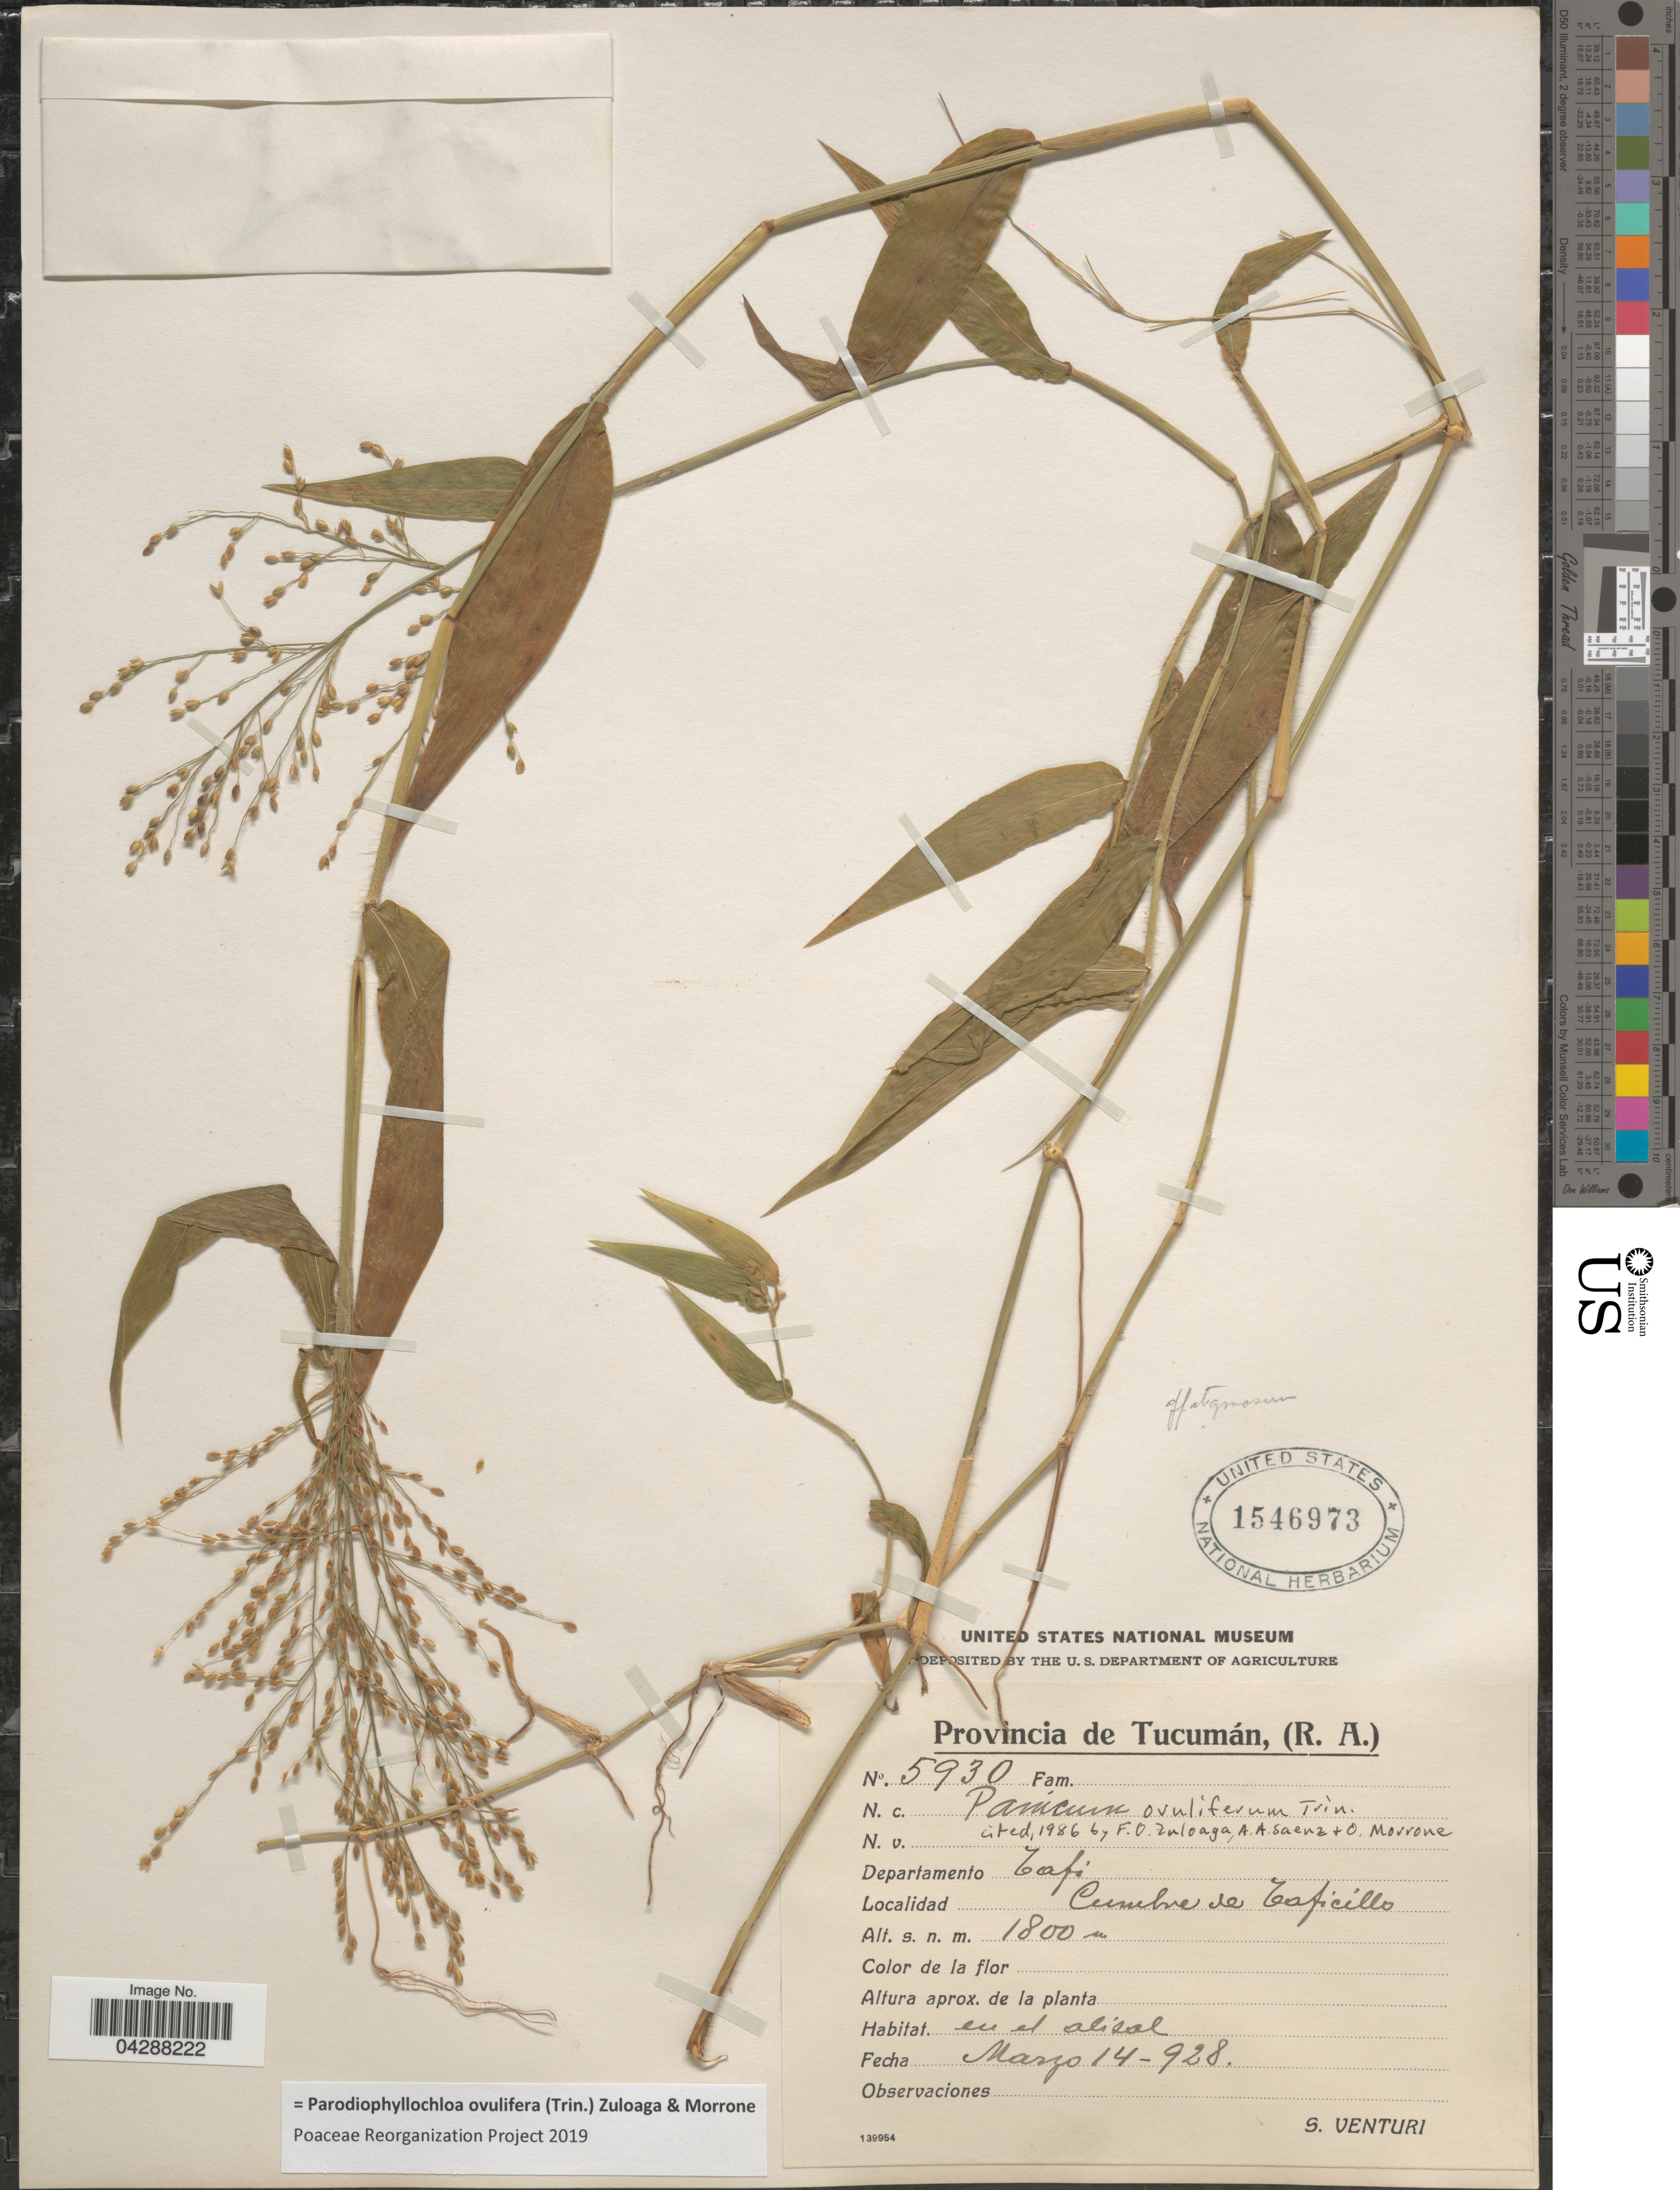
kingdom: Plantae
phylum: Tracheophyta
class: Liliopsida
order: Poales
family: Poaceae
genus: Parodiophyllochloa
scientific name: Parodiophyllochloa ovulifera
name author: (Trin.) Zuloaga & Morrone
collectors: S. Venturi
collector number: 5930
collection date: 1928-03-14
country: Argentina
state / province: Tucuman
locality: Departamento Tafí. Cumbre de Taficillo.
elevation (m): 1800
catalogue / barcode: US 1546973